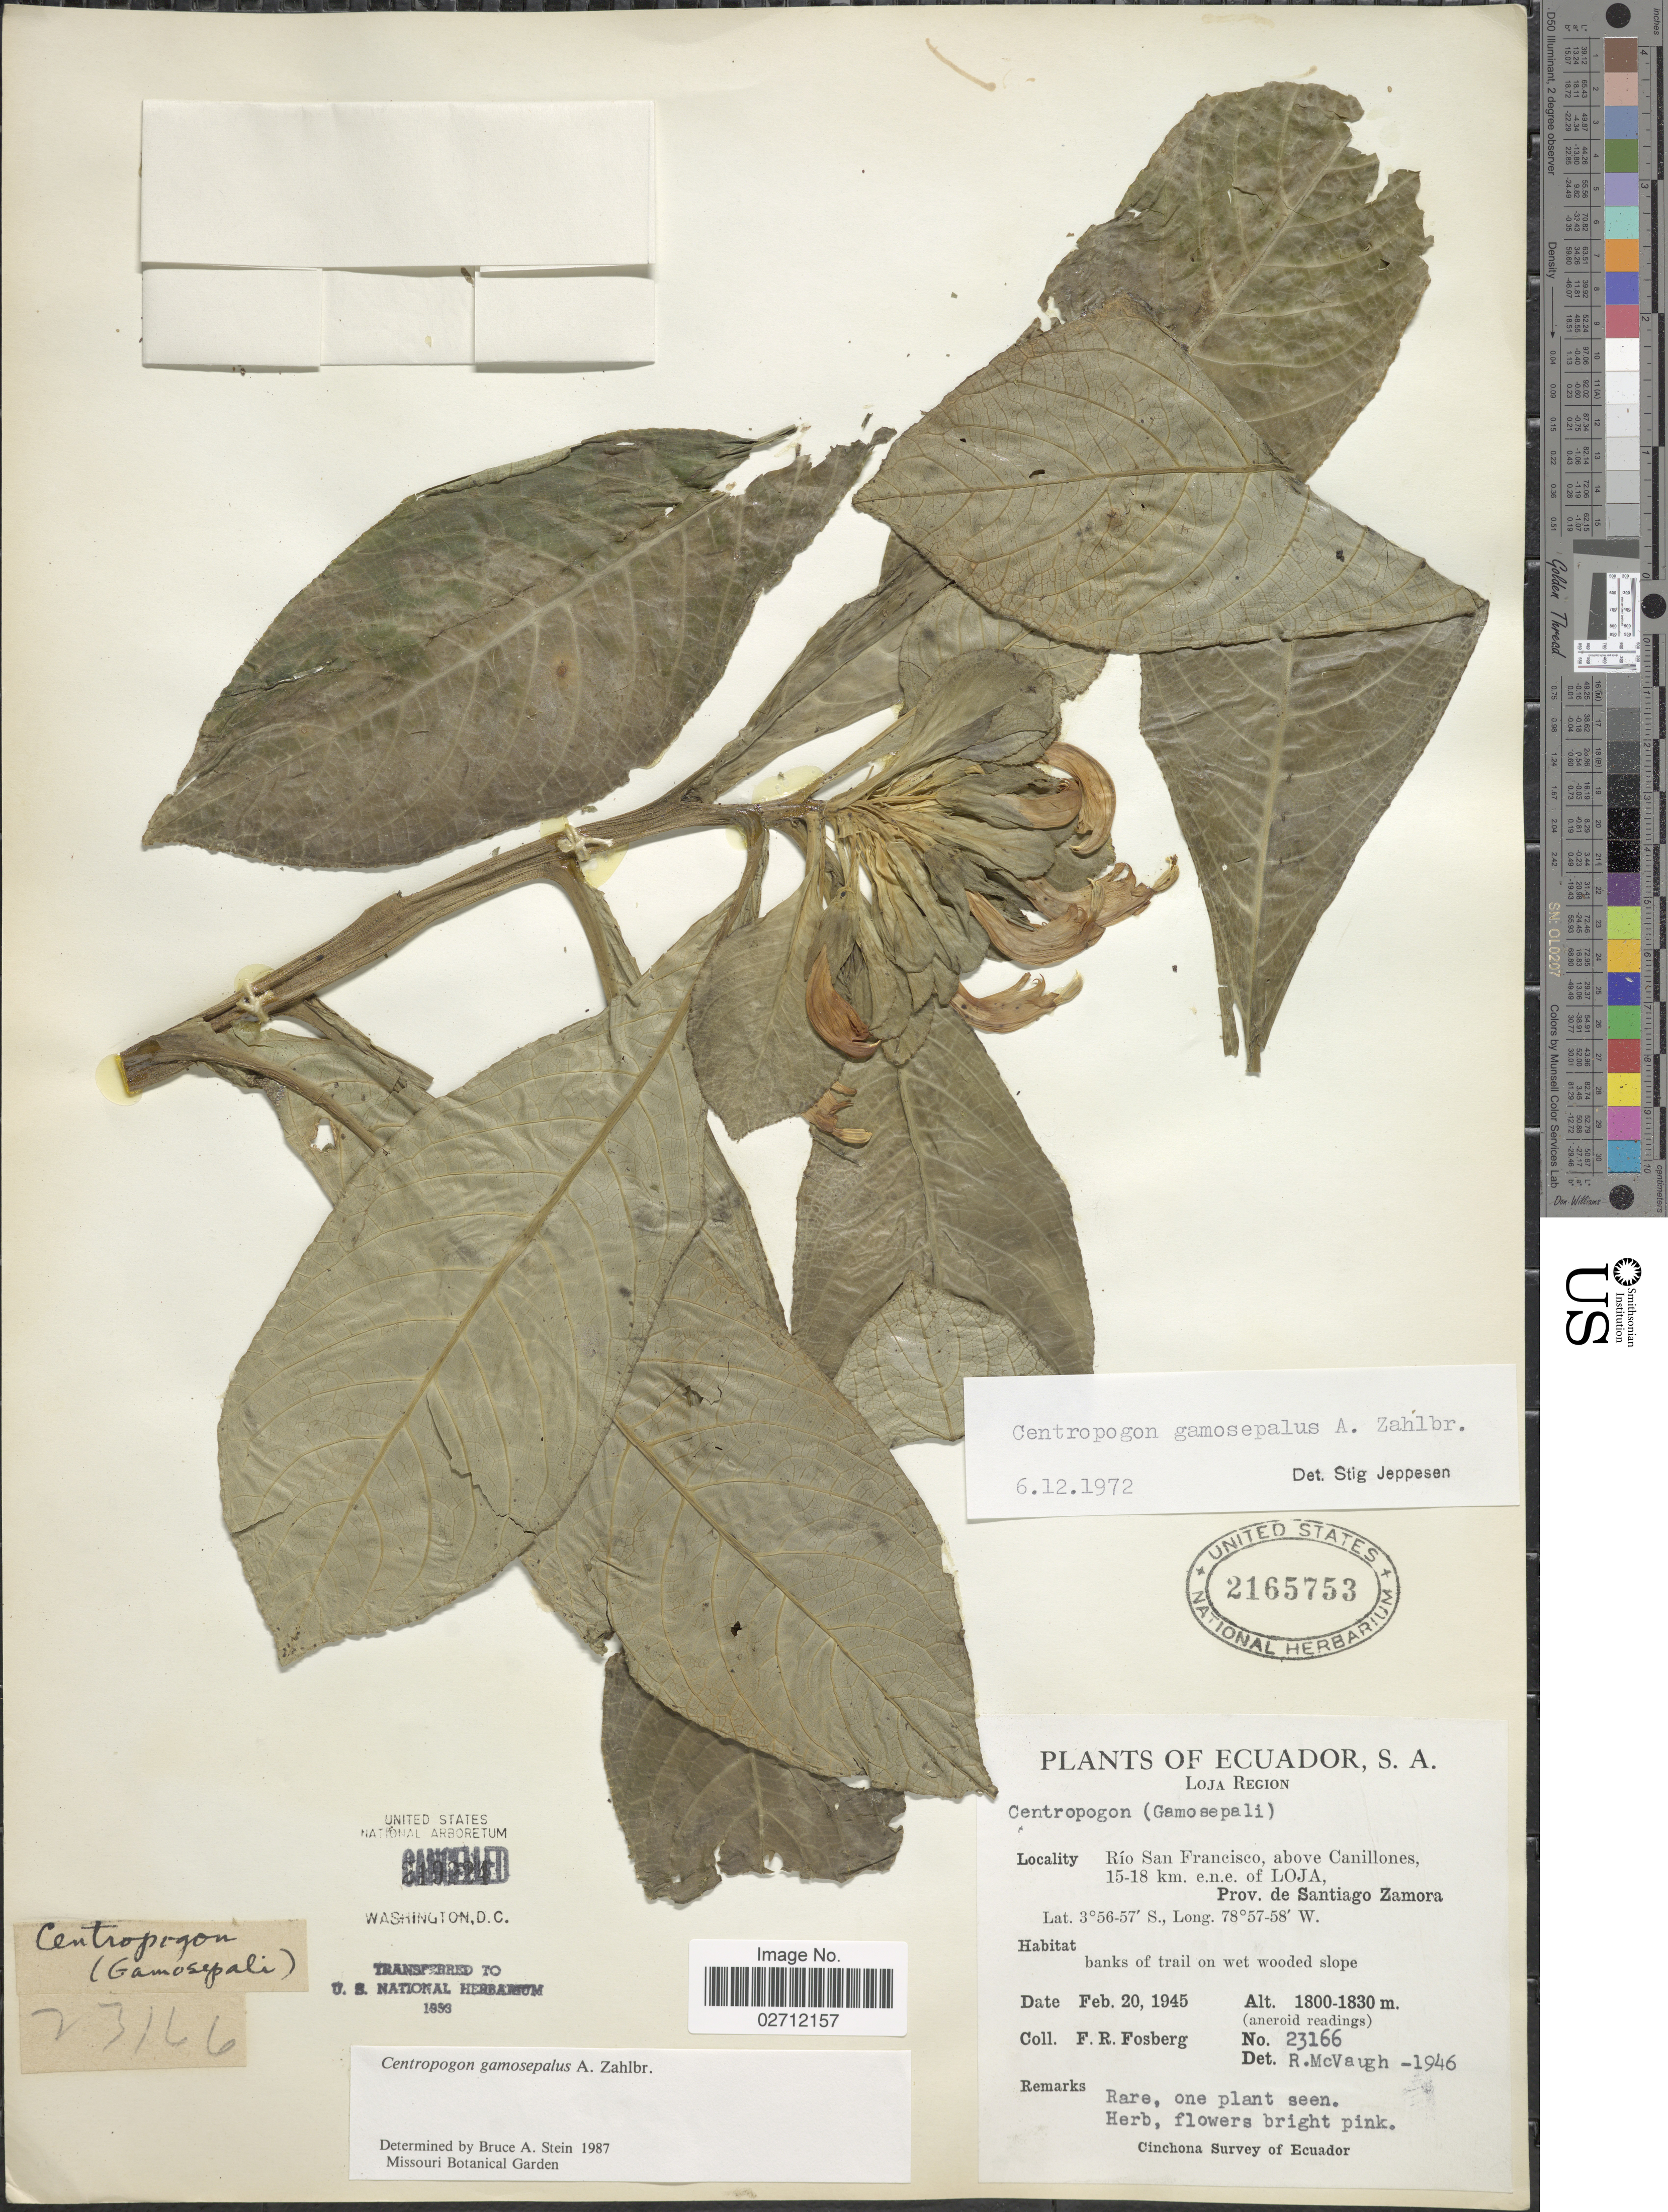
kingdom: Plantae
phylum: Tracheophyta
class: Magnoliopsida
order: Asterales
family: Campanulaceae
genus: Centropogon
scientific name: Centropogon gamosepalus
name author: Zahlbr.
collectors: F. R. Fosberg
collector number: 23166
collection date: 1945-02-20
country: Ecuador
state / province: Loja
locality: Loja Region, Rio San Francisco, above Canillones, 15-18 km. e.n.e. of Loja, Prov. de Santiago Zamora, banks of trail on wet wooded slope.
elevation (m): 1800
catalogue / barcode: US 2165753